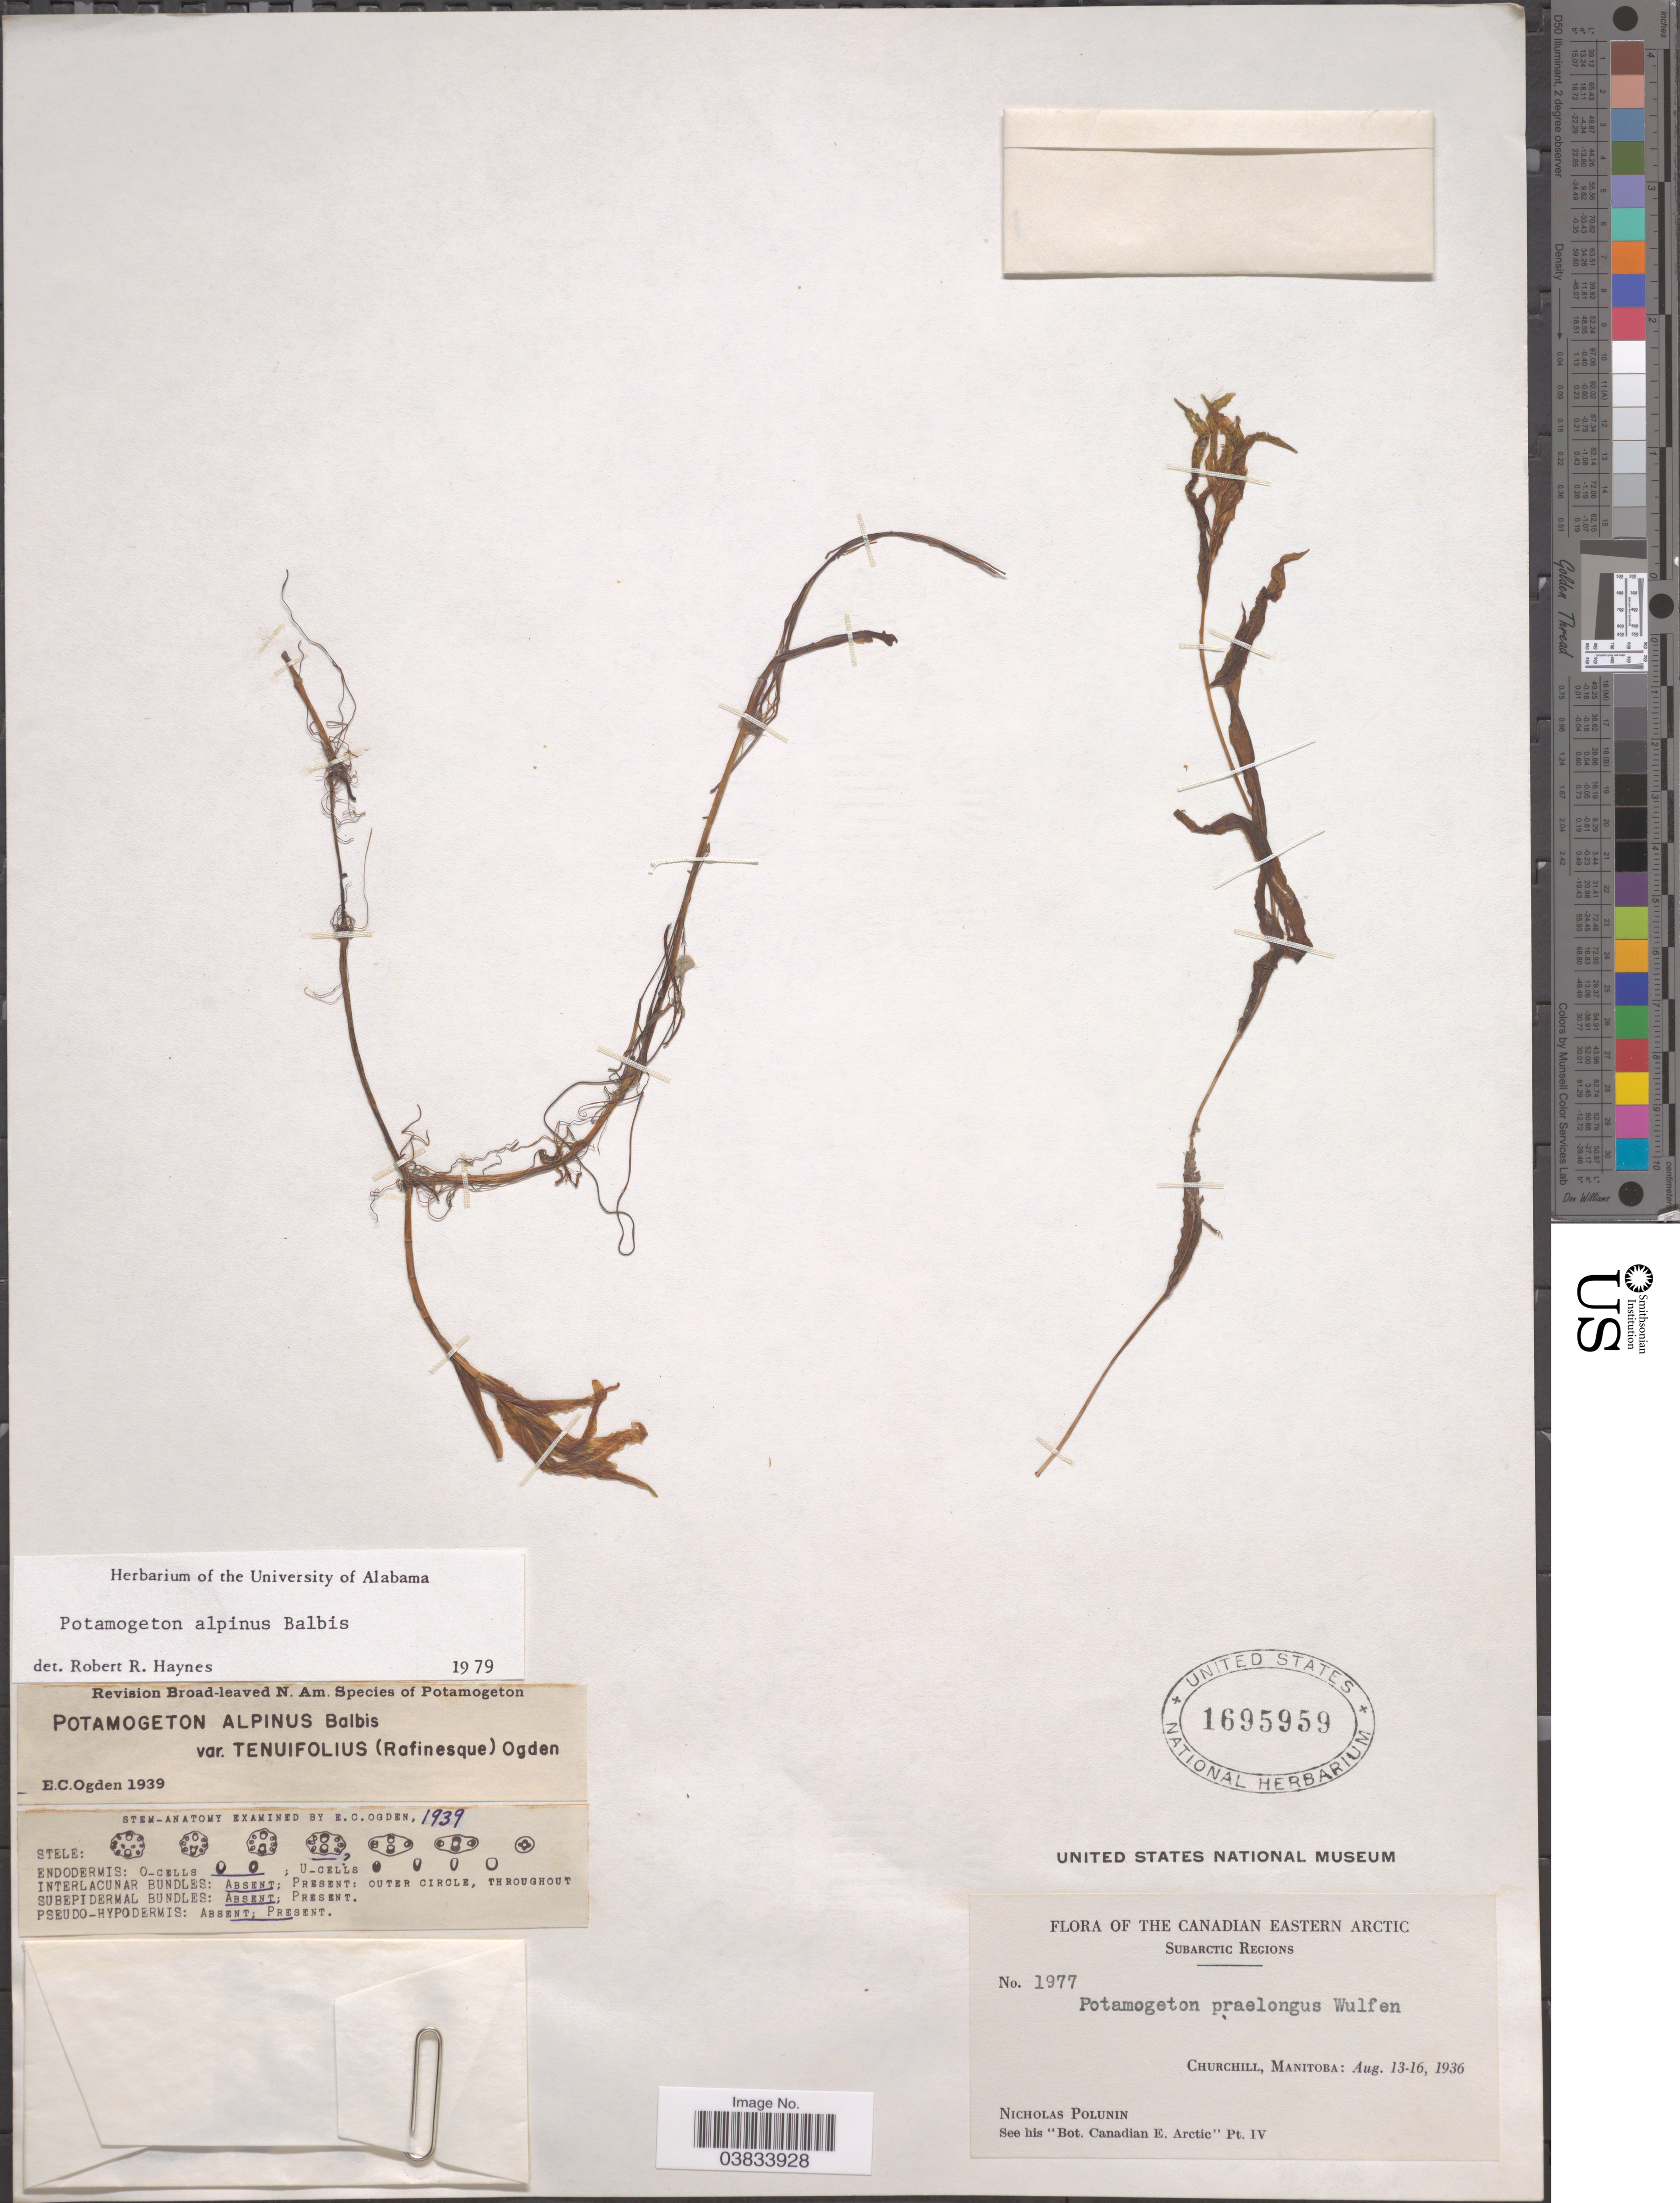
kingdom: Plantae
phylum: Tracheophyta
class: Liliopsida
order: Alismatales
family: Potamogetonaceae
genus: Potamogeton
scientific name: Potamogeton alpinus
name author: Balb.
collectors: N. V. Polunin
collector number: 1977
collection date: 1936-08-13/1936-08-16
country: Canada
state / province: Manitoba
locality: The Canadian Eastern Arctic. Subarctic Regions. Churchill, Manitoba.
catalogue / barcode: US 1695959